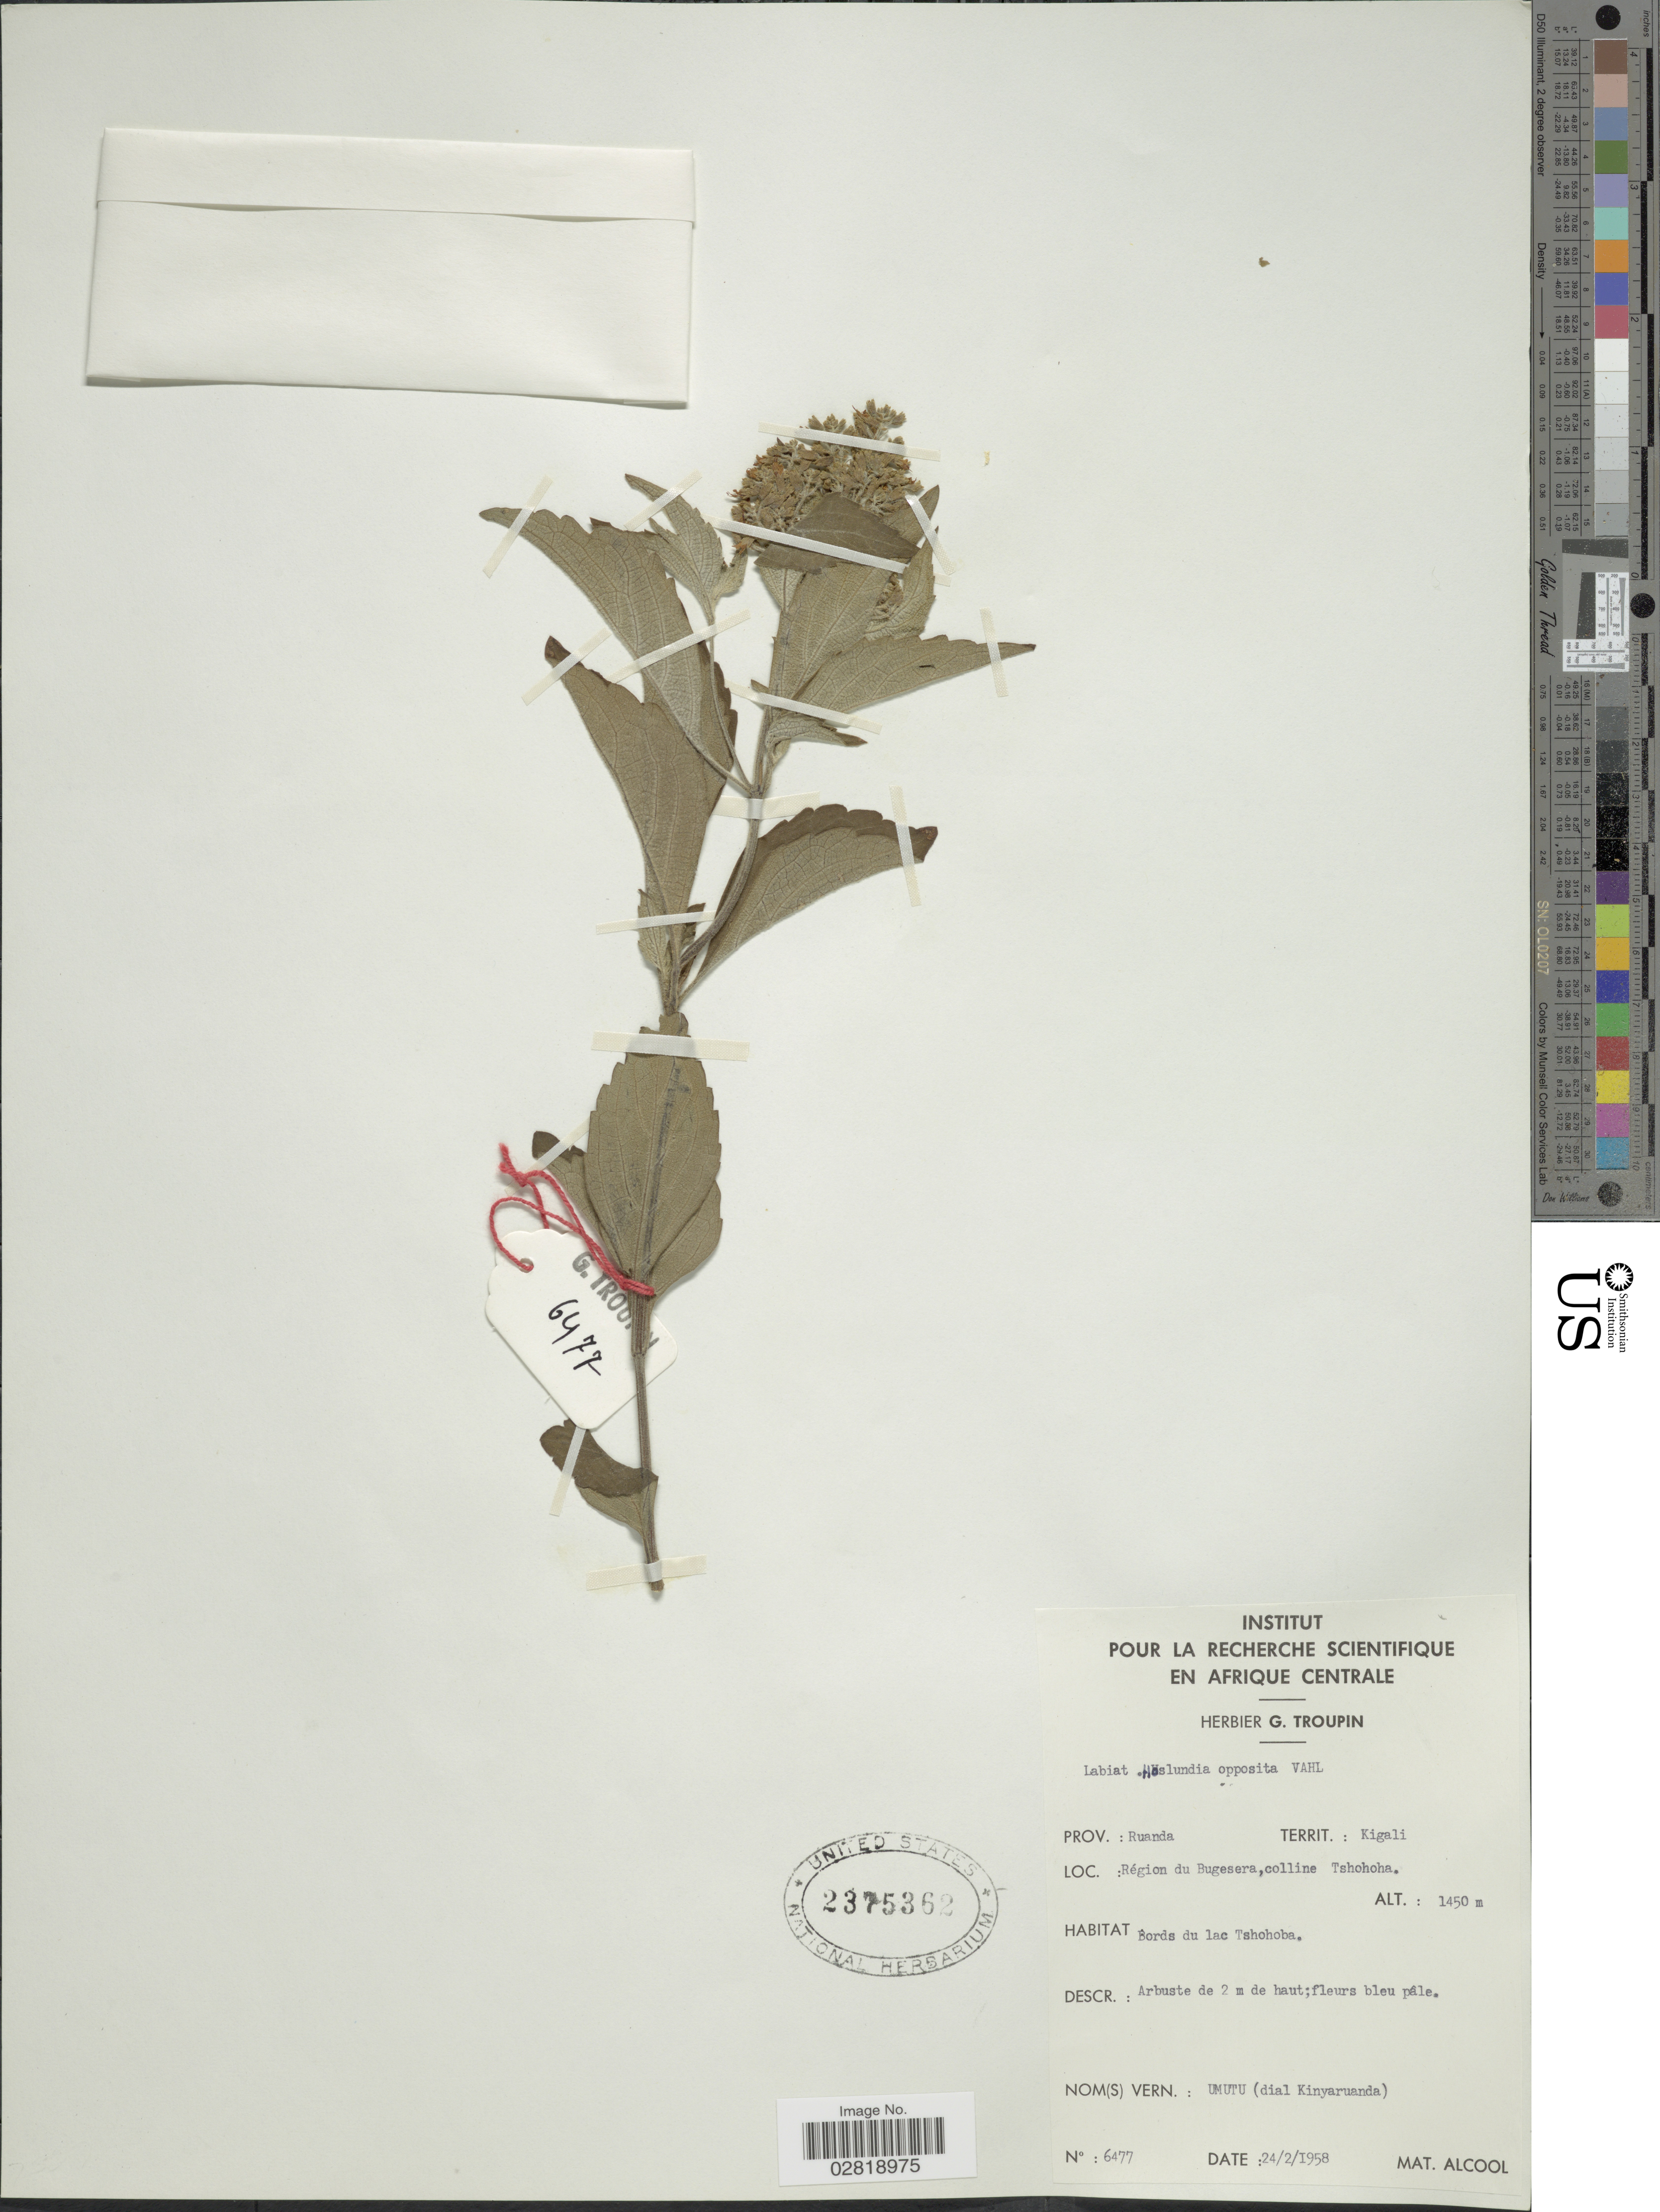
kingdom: Plantae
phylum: Tracheophyta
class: Magnoliopsida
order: Lamiales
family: Lamiaceae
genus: Hoslundia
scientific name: Hoslundia opposita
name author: Vahl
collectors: G. Troupin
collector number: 6477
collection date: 1958-02-24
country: Rwanda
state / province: Kigali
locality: Prov.: Ruanda. Territ.: Kigali. Région du Bugesera, colline Tshohoha. Bords du lac Tshohoba.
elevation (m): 1450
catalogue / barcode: US 2375362